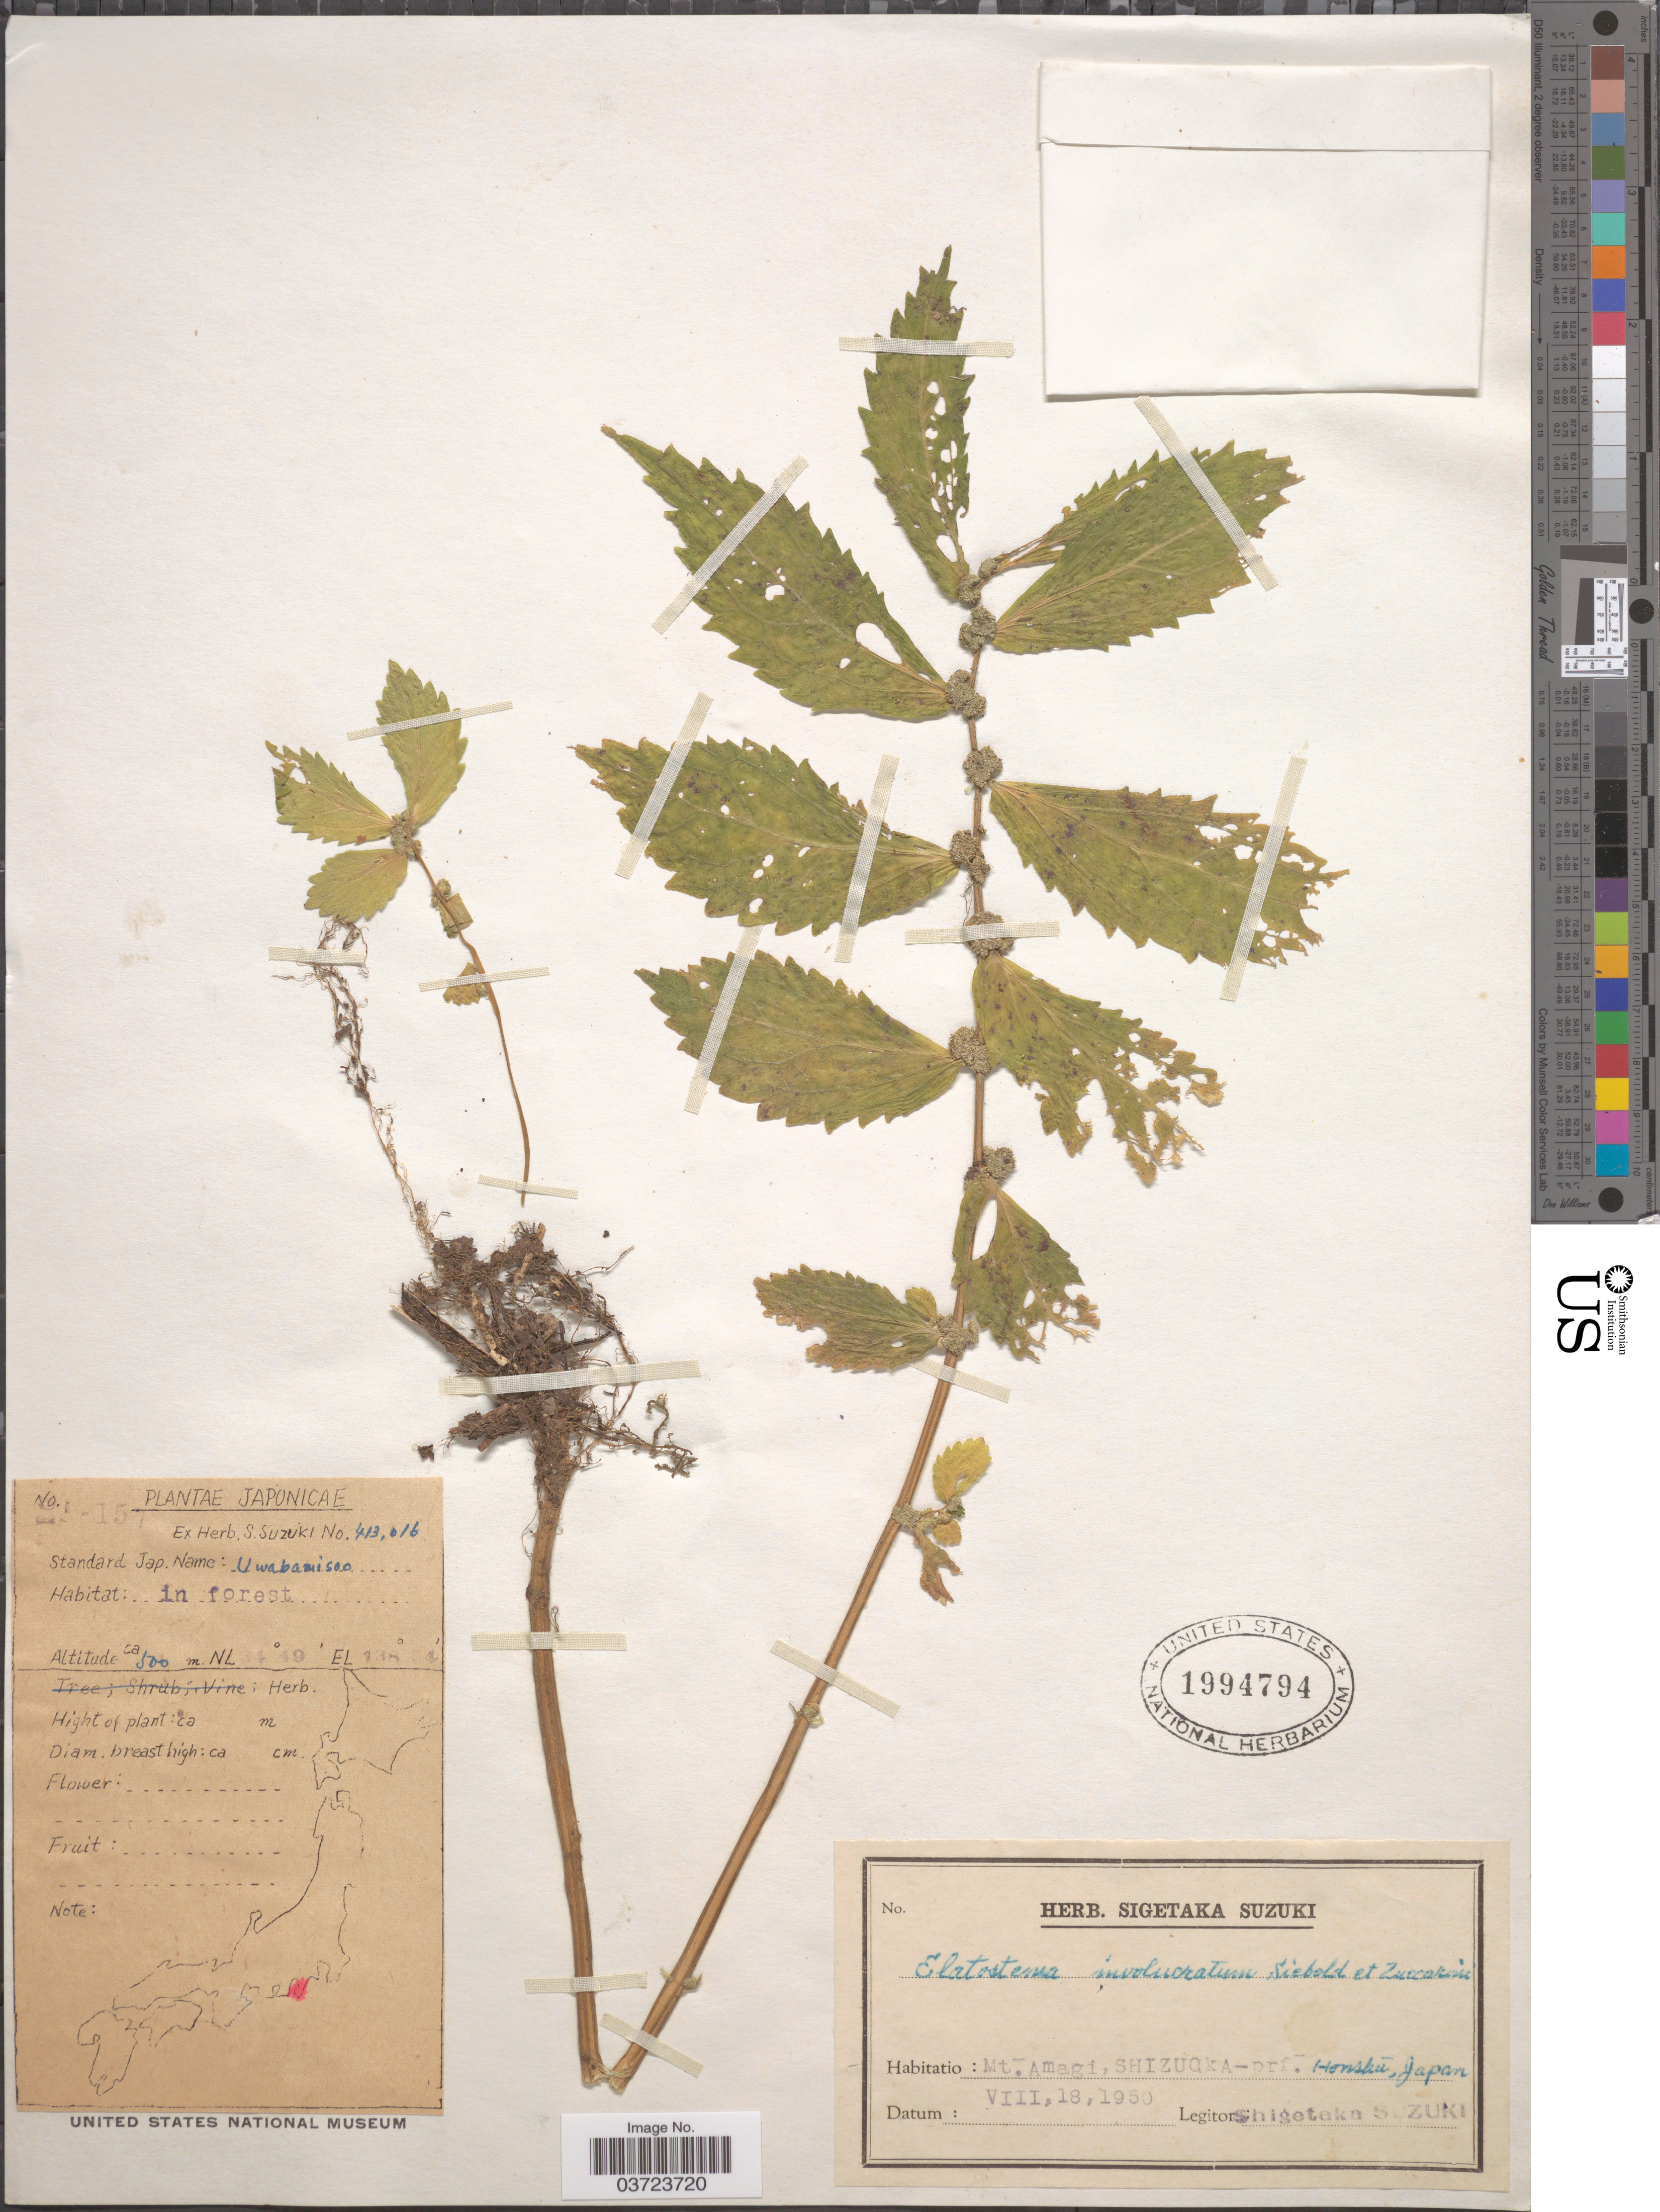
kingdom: Plantae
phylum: Tracheophyta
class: Magnoliopsida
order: Rosales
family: Urticaceae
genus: Elatostema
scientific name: Elatostema involucratum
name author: Franch. & Sav.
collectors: S. Suzuki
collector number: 157*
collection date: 1950-08-18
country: Japan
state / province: Sizuoka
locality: Mt. Amagi, Shizuoka-prf. Honshu.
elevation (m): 500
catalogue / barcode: US 1994794